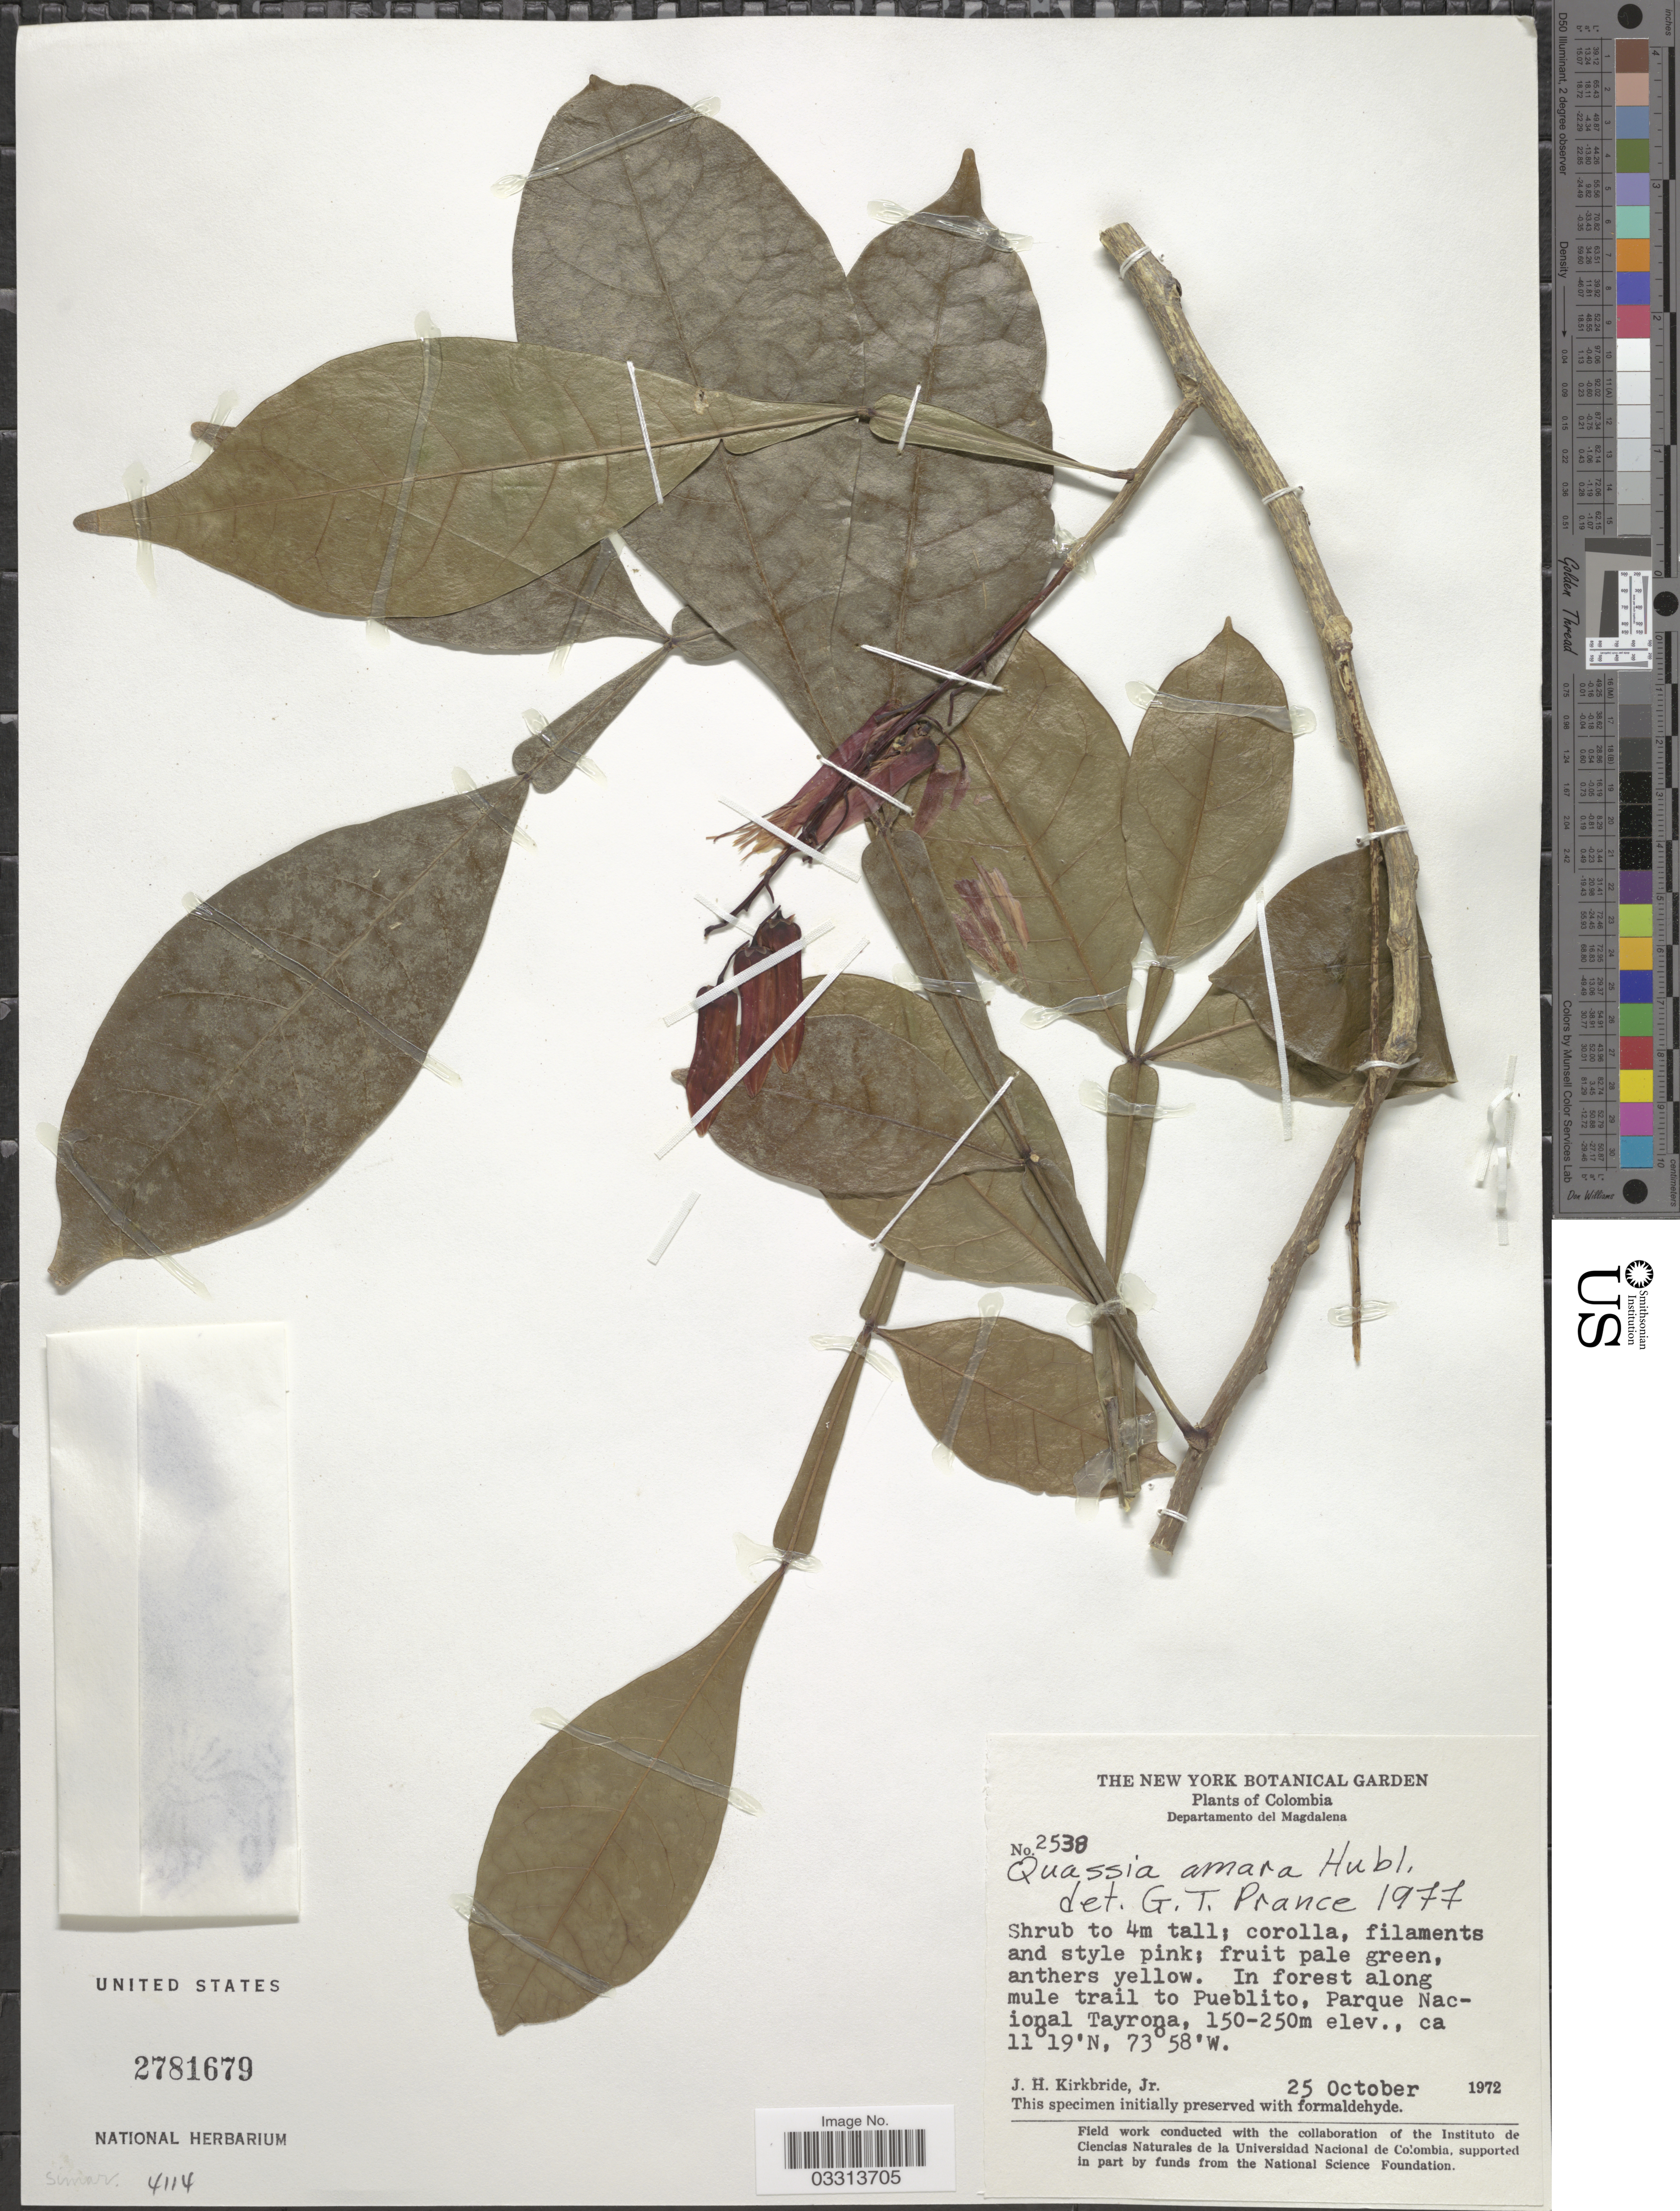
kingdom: Plantae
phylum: Tracheophyta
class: Magnoliopsida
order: Sapindales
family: Simaroubaceae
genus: Quassia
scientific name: Quassia amara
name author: L.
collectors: J. H. Kirkbride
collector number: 2538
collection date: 1972-10-25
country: Colombia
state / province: Magdalena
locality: Departamento del Magdalena, In forest along mule trail to Pueblito, Parque Nacional Tayrona.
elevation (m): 150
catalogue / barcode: US 2781679